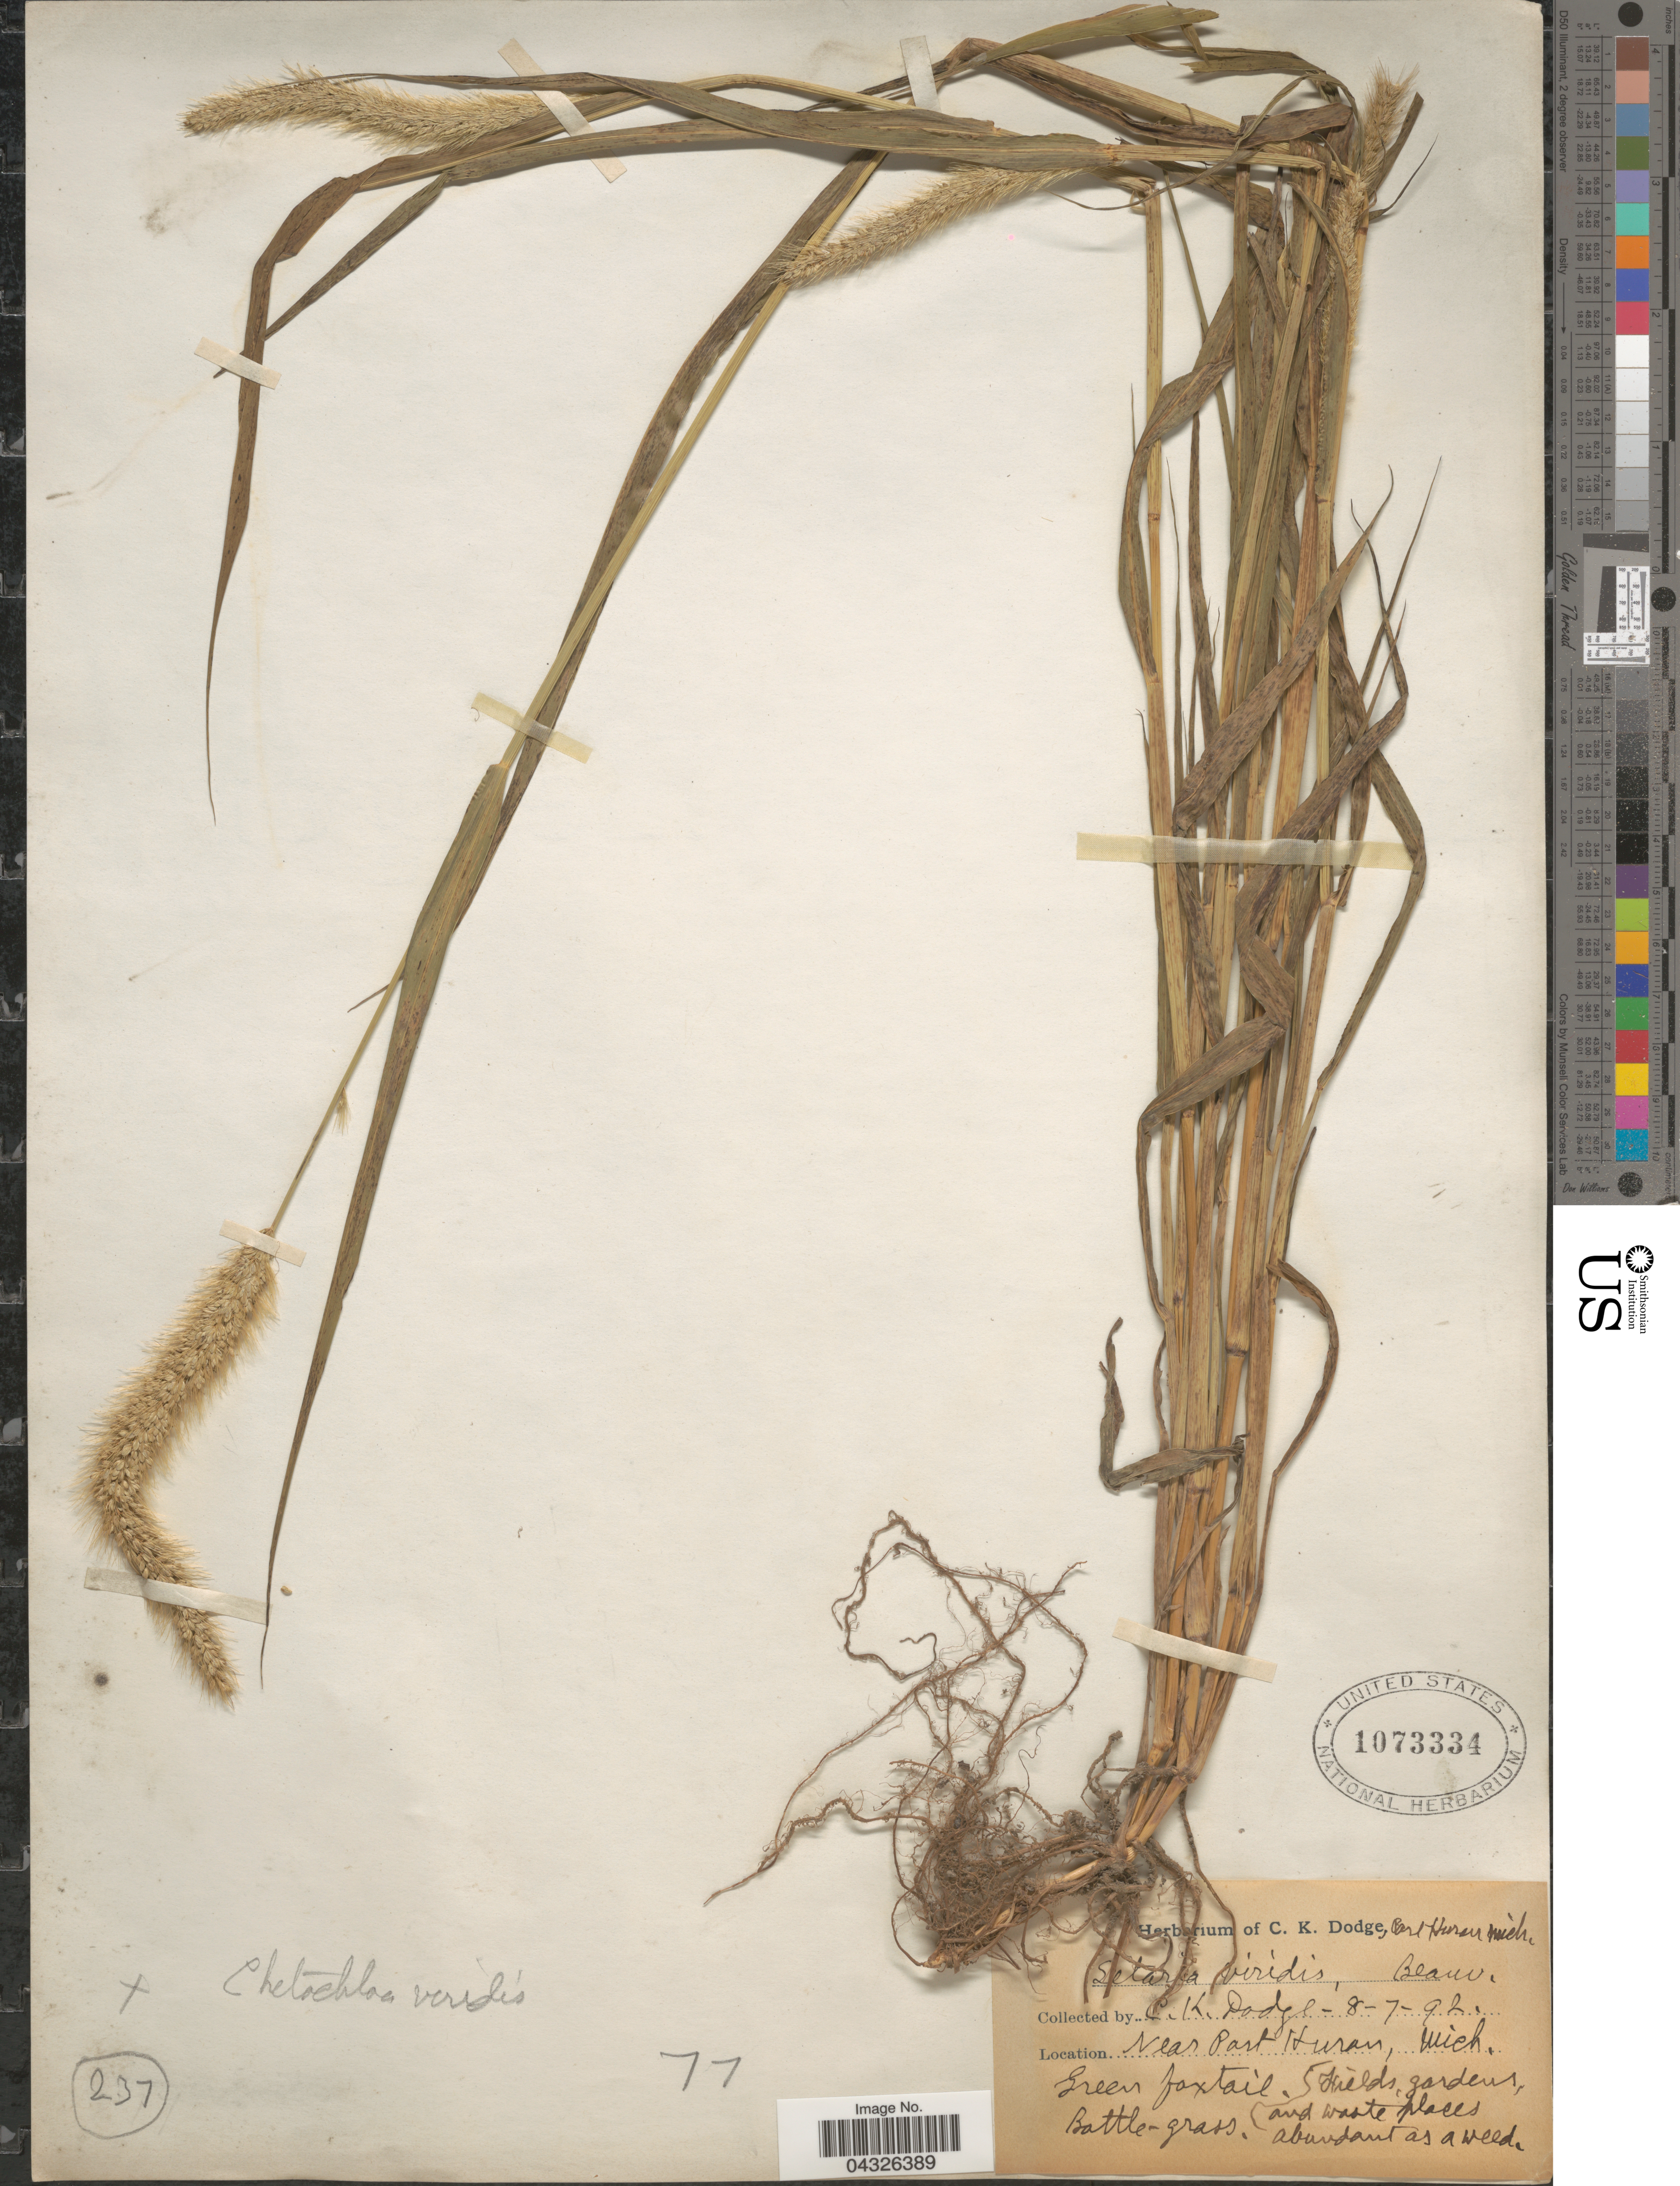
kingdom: Plantae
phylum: Tracheophyta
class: Liliopsida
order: Poales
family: Poaceae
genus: Setaria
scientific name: Setaria viridis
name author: (L.) P. Beauv.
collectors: C. Dodge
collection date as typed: Transcribed d/m/y: 7/8/92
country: United States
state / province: Michigan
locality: Near Port Huran. Fields, gardens, and waste places.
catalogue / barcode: US 1073334